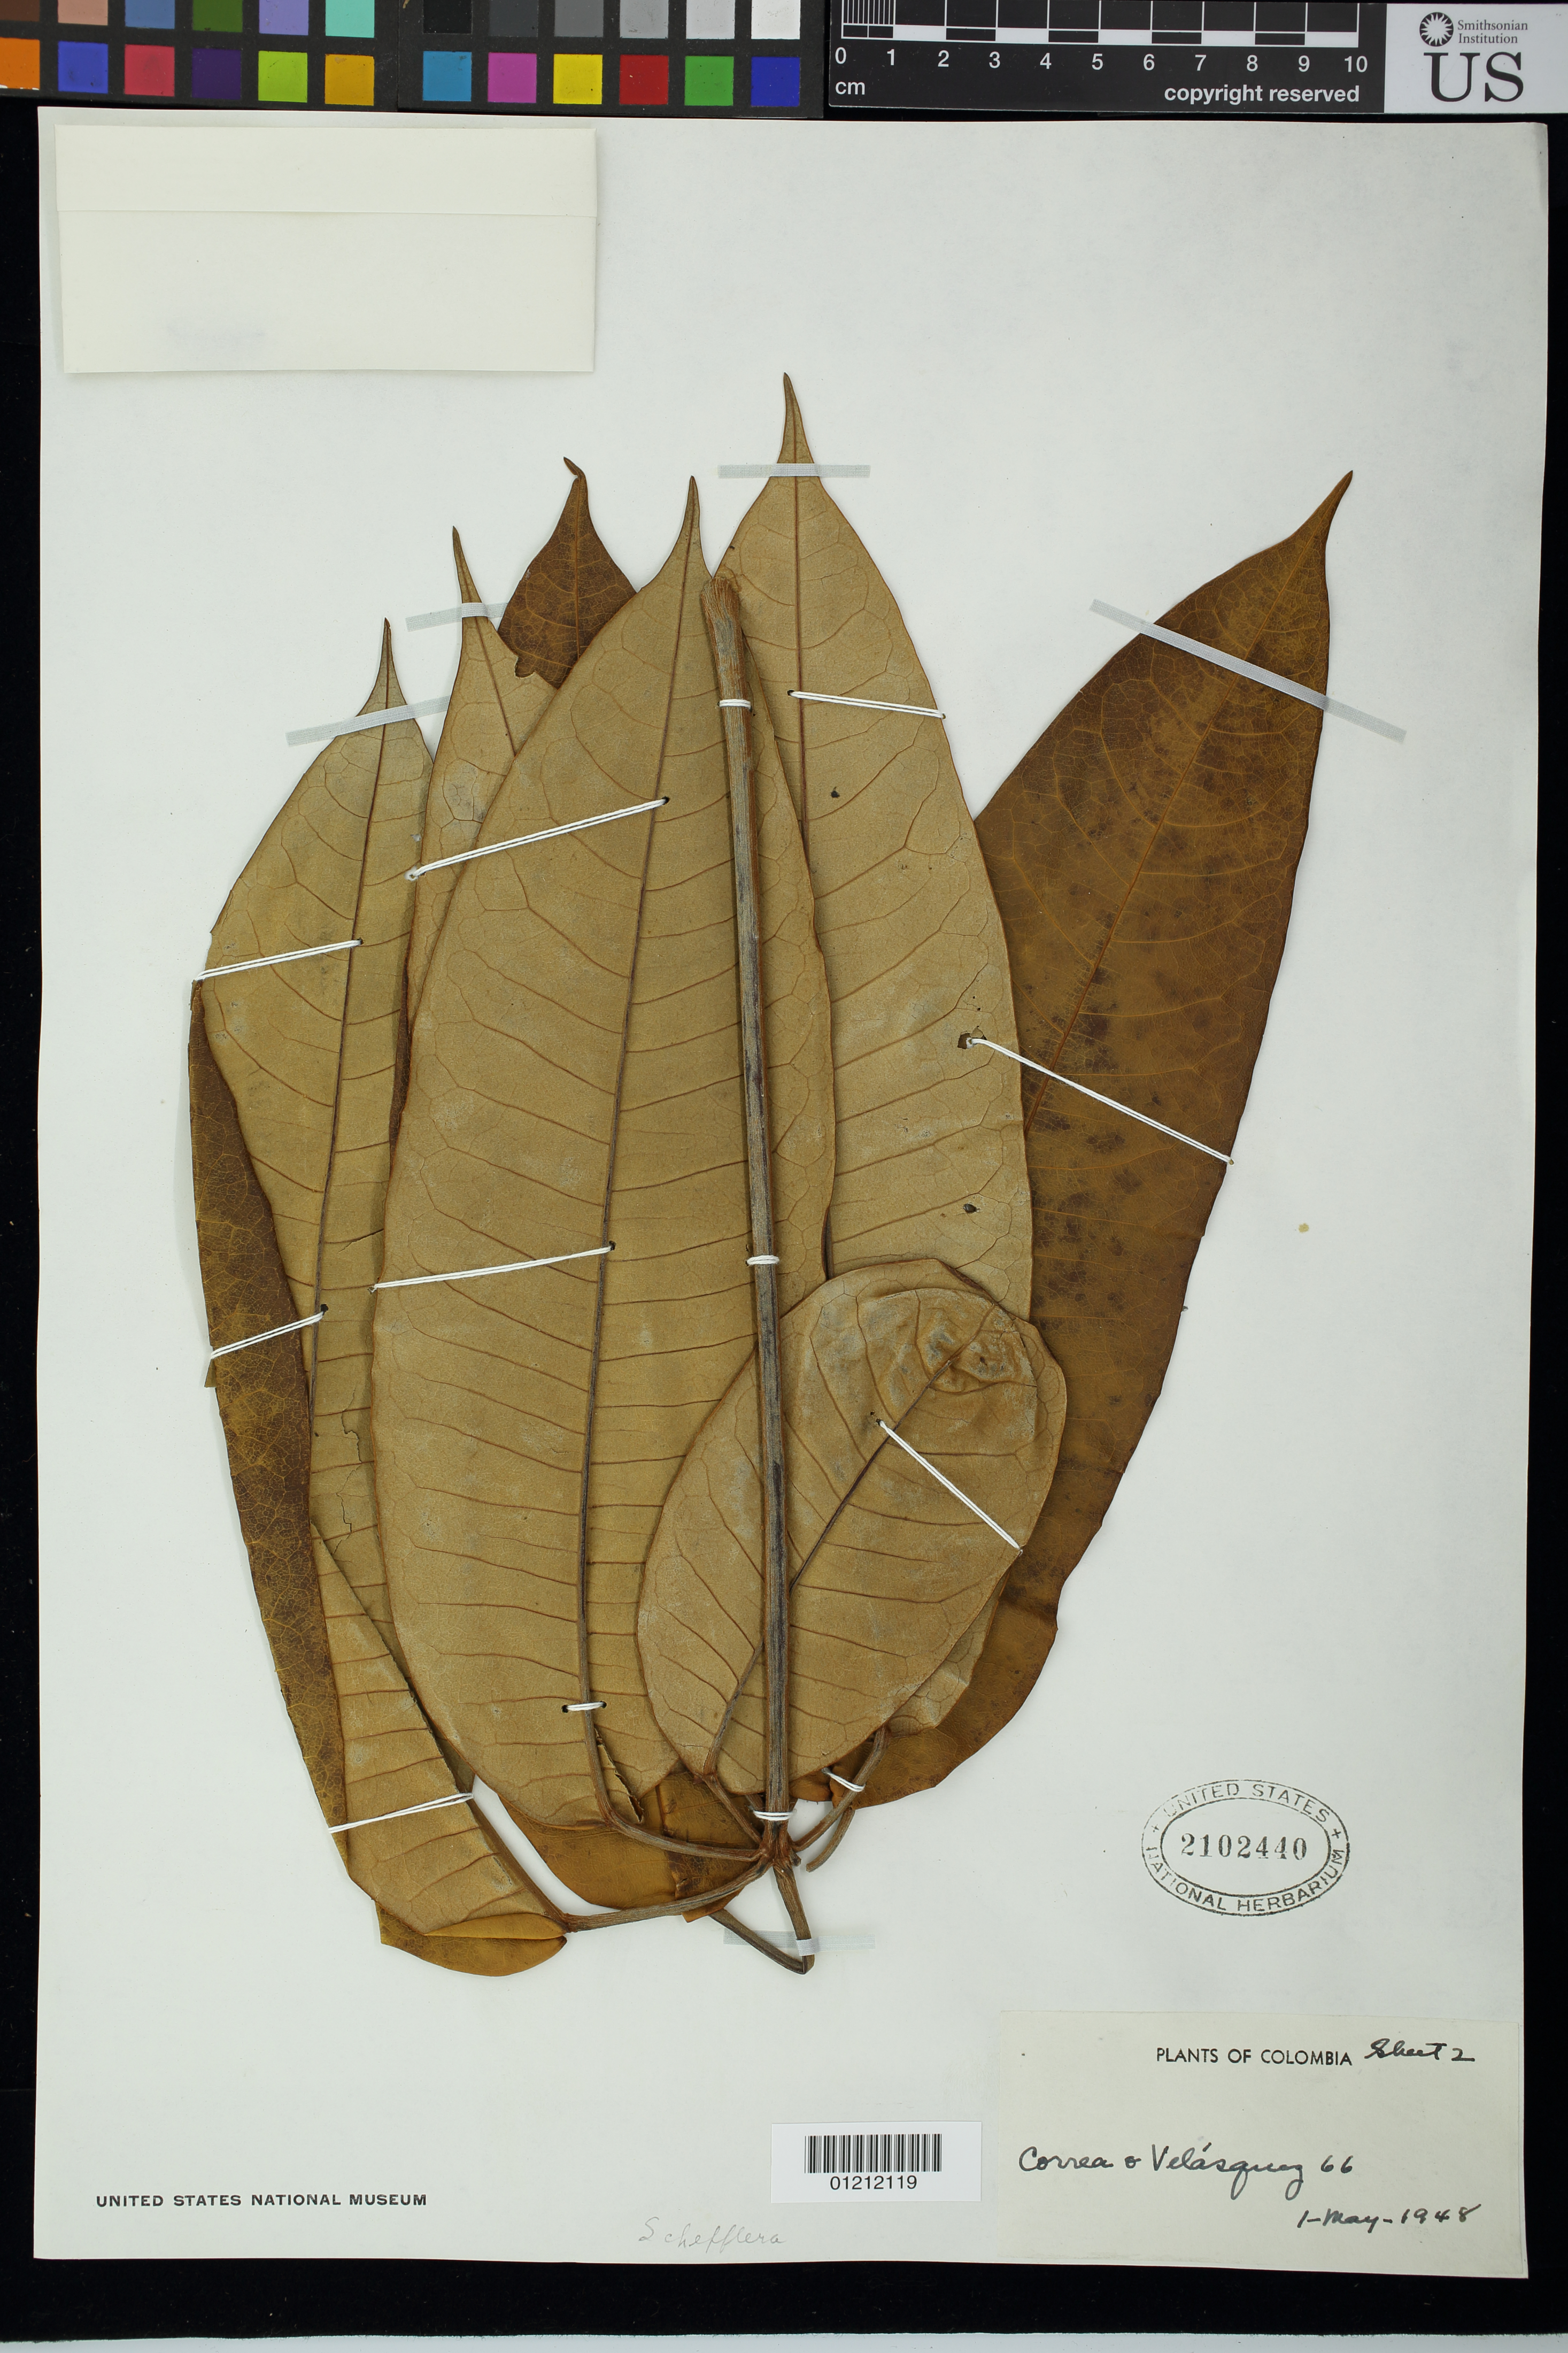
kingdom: Plantae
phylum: Tracheophyta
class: Magnoliopsida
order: Apiales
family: Araliaceae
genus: Schefflera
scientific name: Schefflera sp.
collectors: J. Correa & M. Velasquez V.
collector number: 66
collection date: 1948-05-01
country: Colombia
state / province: Antioquia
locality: En selvas humedas y abiertas, cerca a San Jose de San Andres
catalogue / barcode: US 2102440